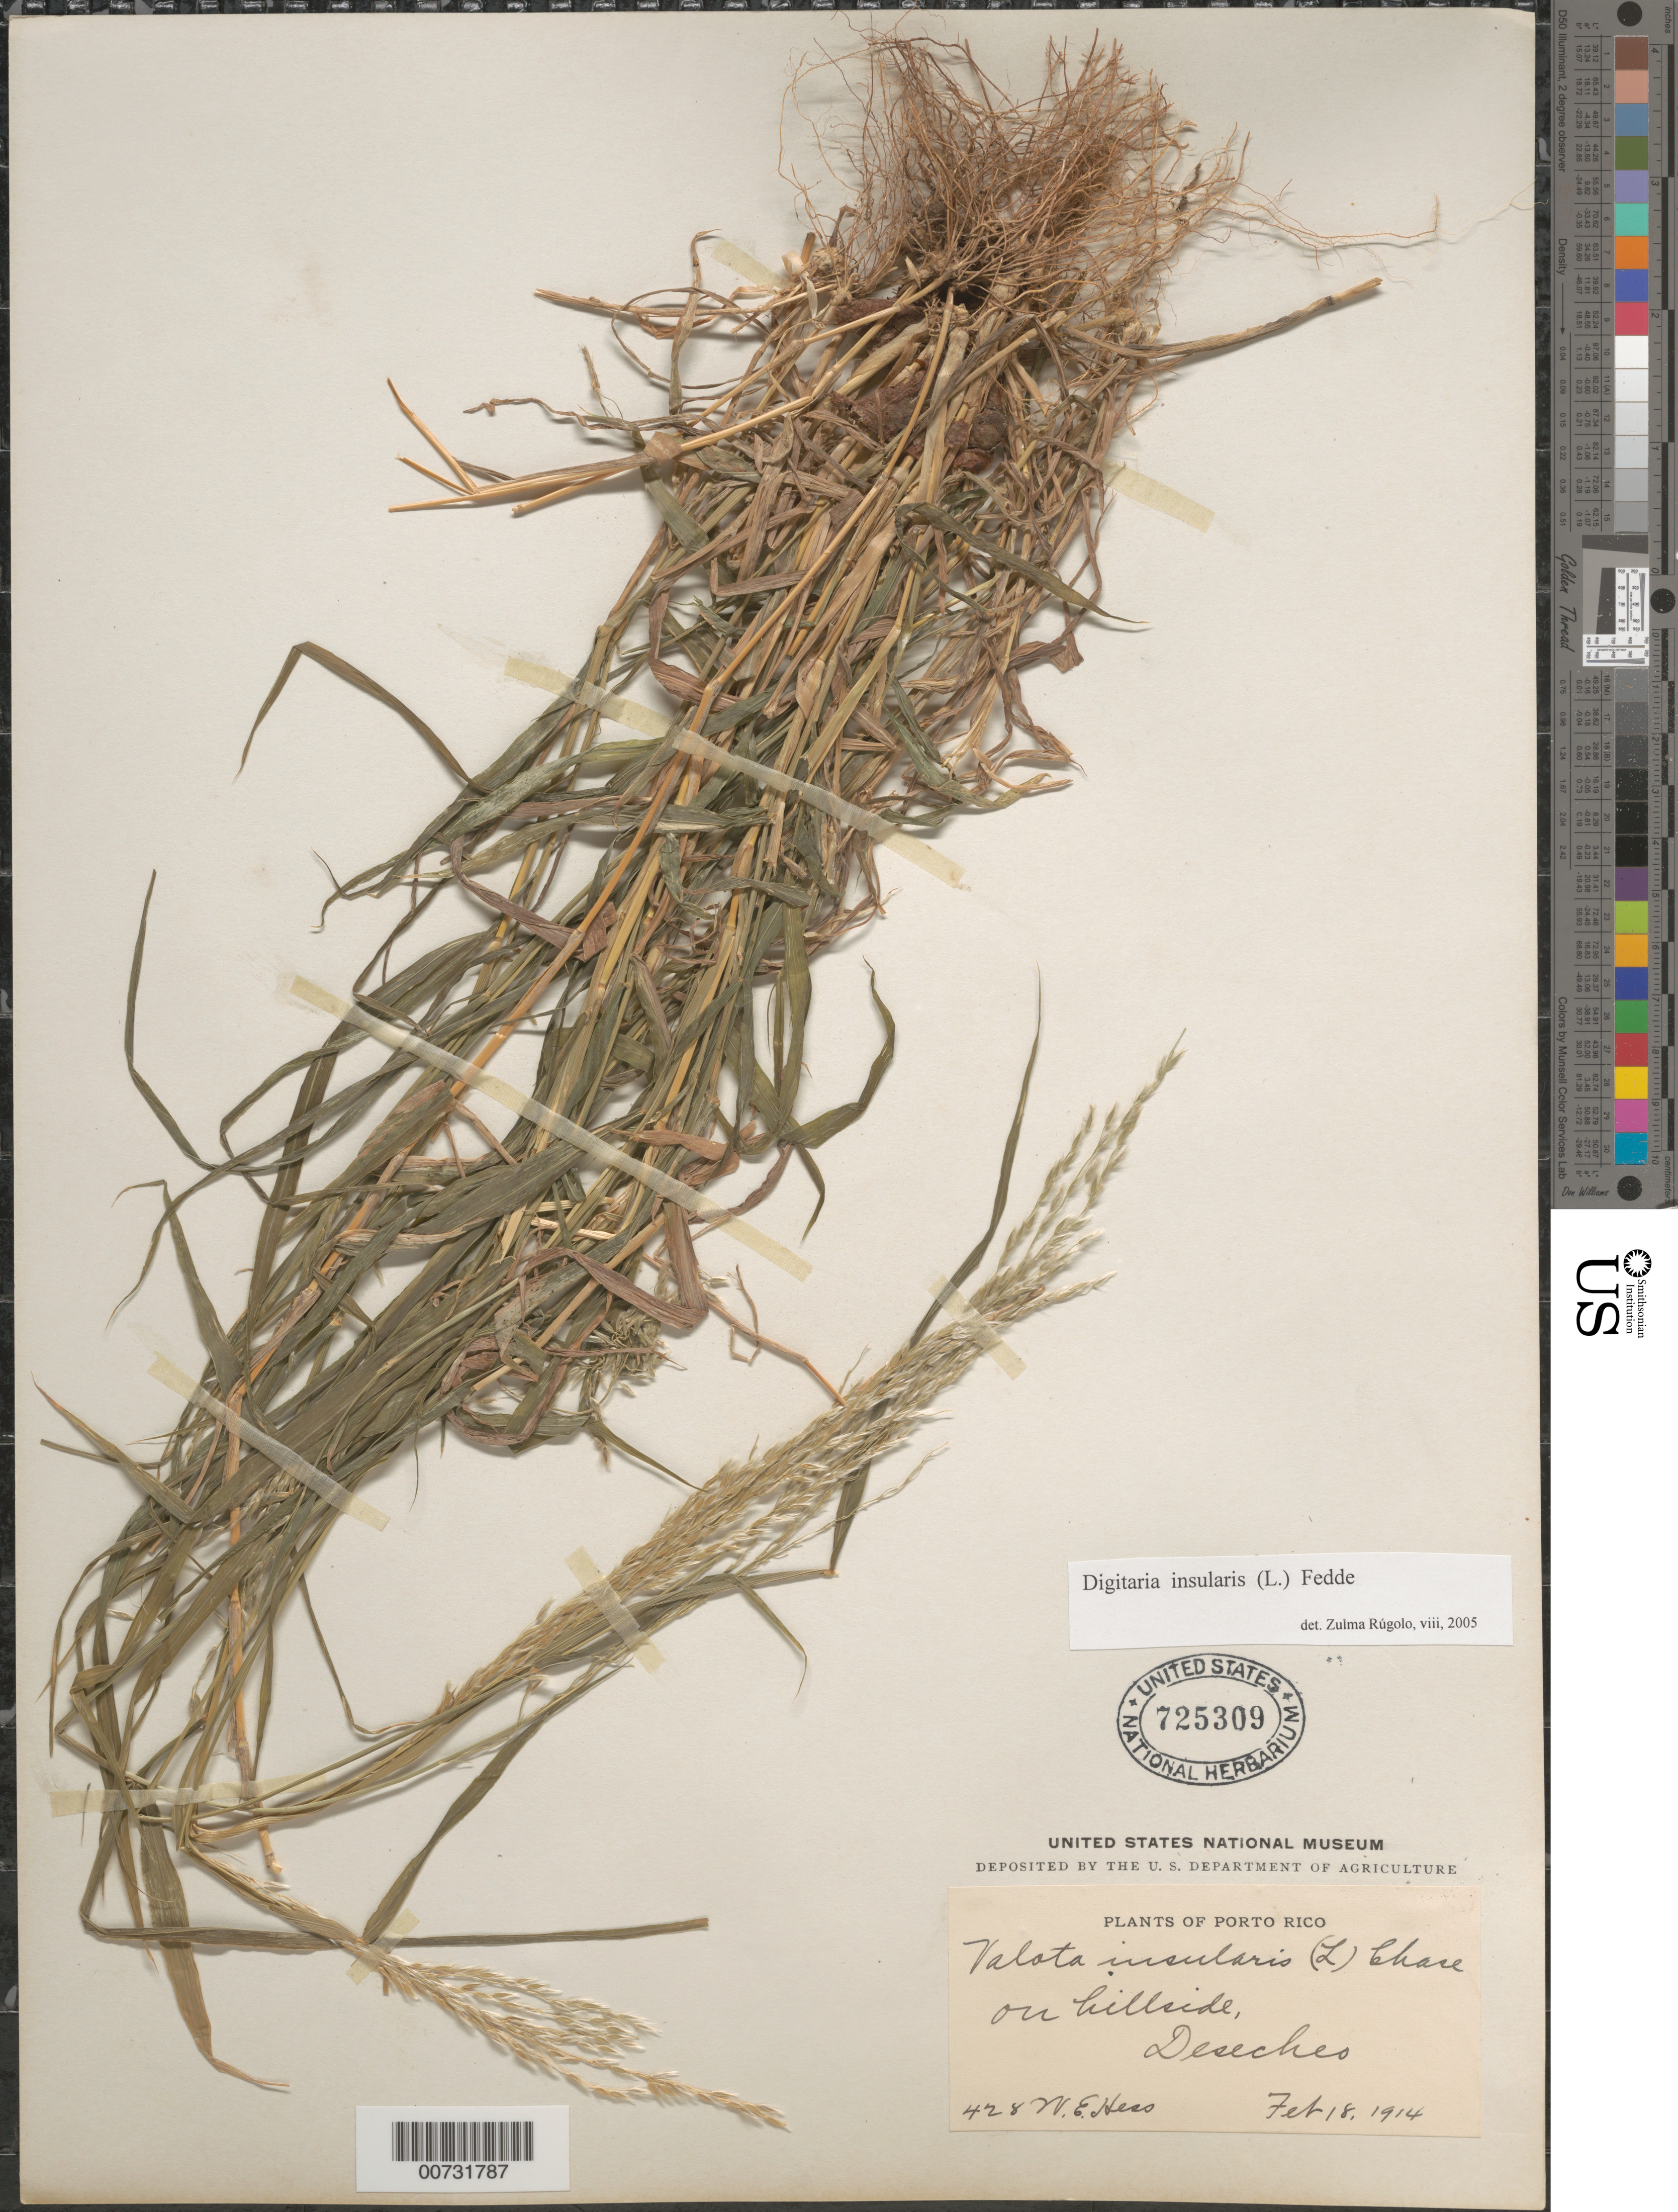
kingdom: Plantae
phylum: Tracheophyta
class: Liliopsida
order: Poales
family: Poaceae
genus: Andropogon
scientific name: Andropogon fastigiatus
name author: Sw.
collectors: W. Hess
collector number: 428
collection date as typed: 18 Feb 1914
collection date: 1914-02-18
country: Puerto Rico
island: Desecheo I.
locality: Desecheo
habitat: On hillside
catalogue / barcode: US 725309